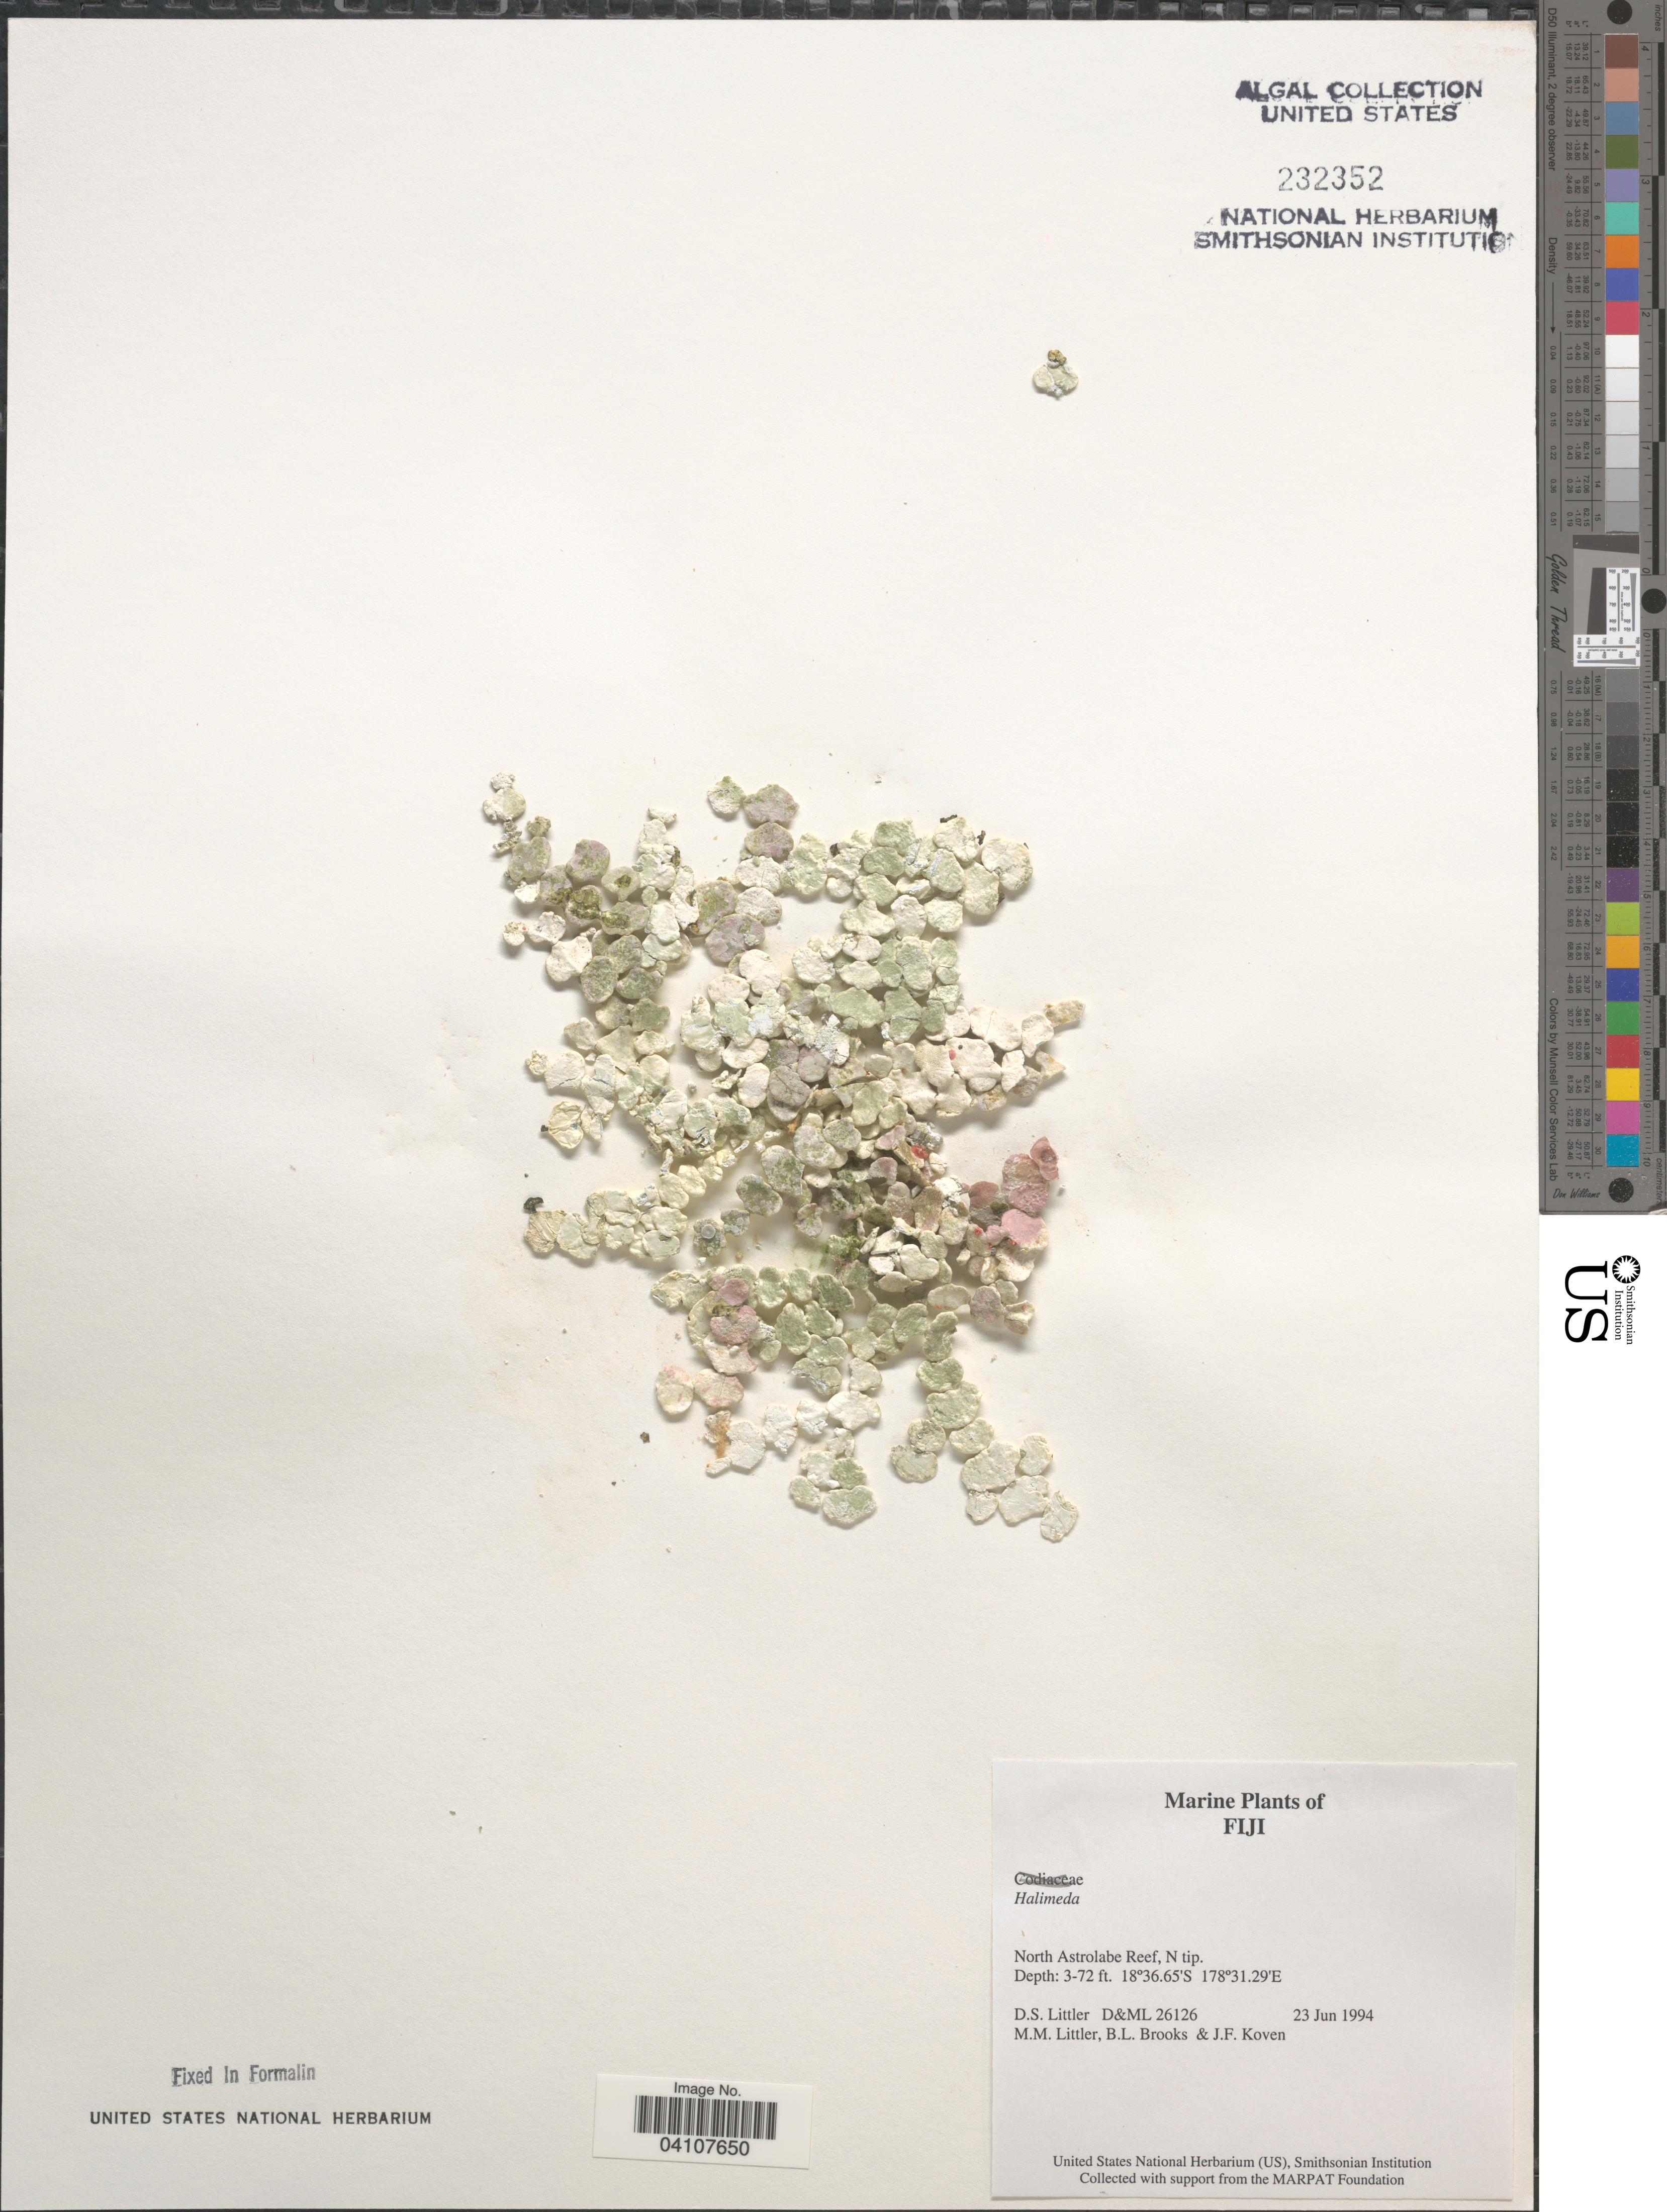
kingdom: Plantae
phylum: Chlorophyta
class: Ulvophyceae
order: Bryopsidales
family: Halimedaceae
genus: Halimeda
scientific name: Halimeda sp.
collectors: D. S. Littler, B. Brooks & J. Koven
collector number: D&ML26126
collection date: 1994-06-23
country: Fiji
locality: North Astrolabe Reef, N tip.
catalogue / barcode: US 232352